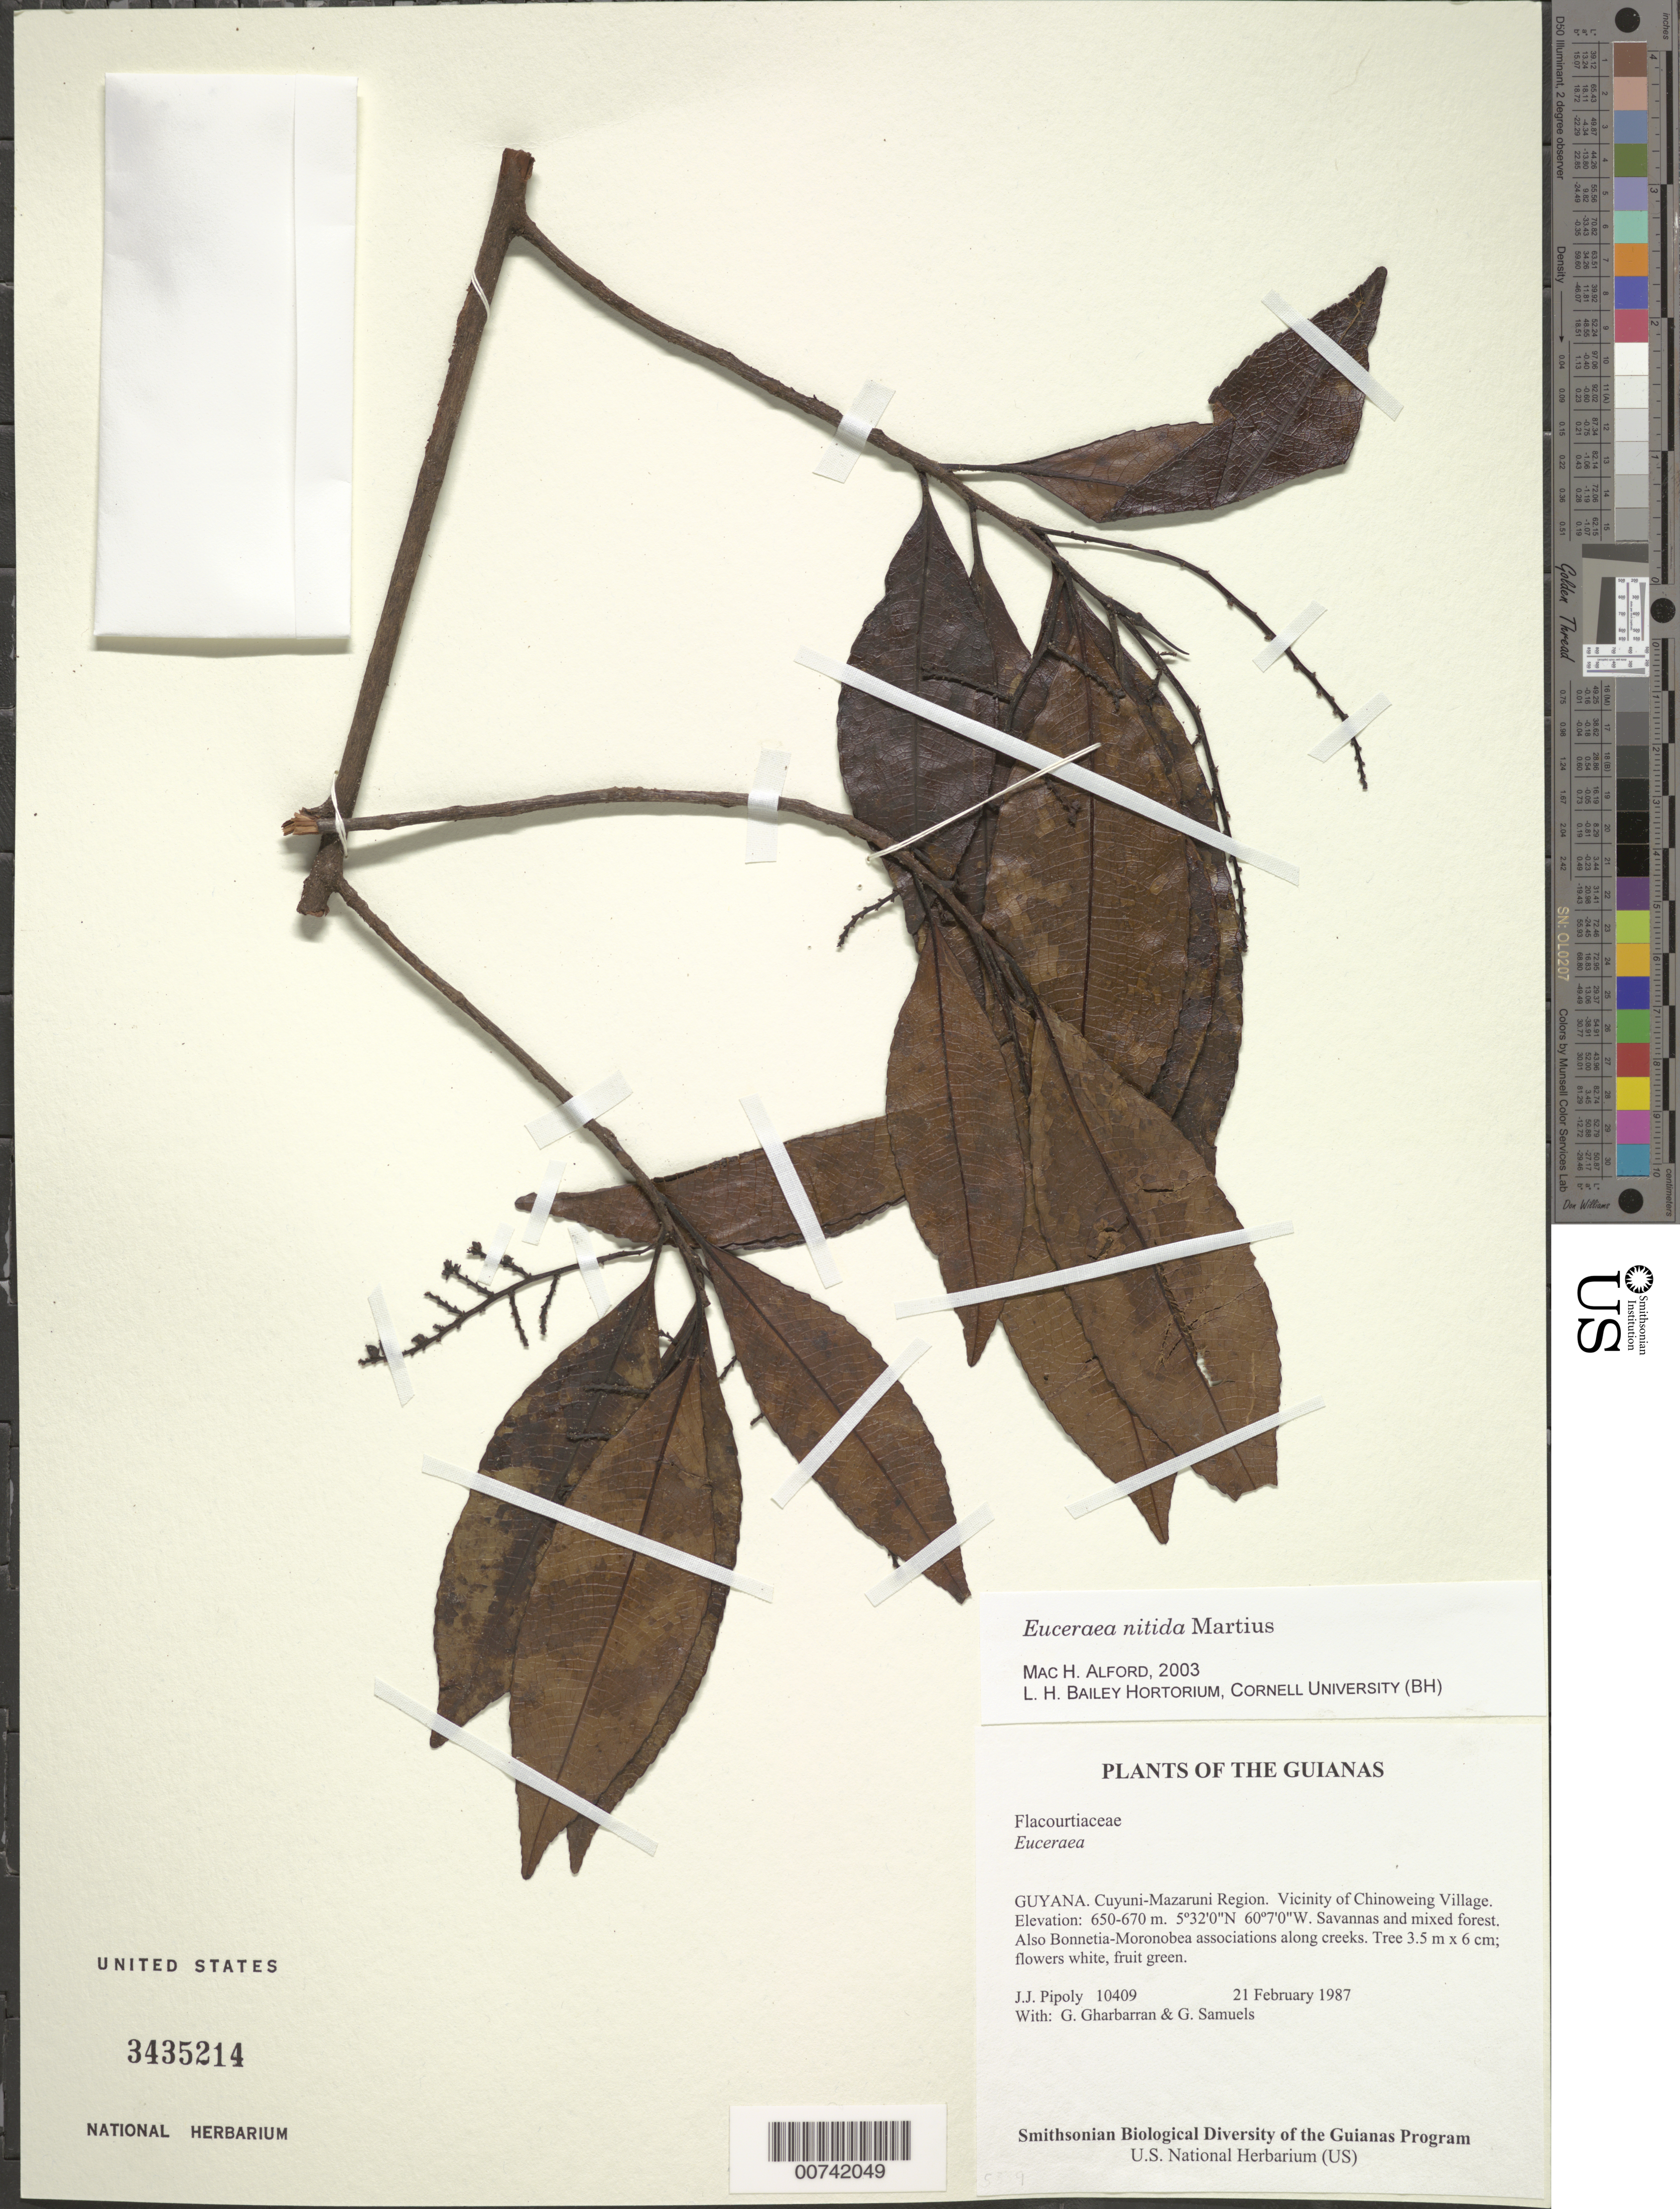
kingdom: Plantae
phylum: Tracheophyta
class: Magnoliopsida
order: Malpighiales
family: Salicaceae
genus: Casearia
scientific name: Casearia euceraea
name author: Mestier et al.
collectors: J. J. Pipoly, G. Gharbarran & G. Samuels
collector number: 10409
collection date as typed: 21 February 1987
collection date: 1987-02-21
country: Guyana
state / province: Cuyuni-Mazaruni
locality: Vicinity of Chinoweing Village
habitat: Savannas and mixed forest. Also Bonnetia-Moronobea associations along creeks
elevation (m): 650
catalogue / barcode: US 3435214